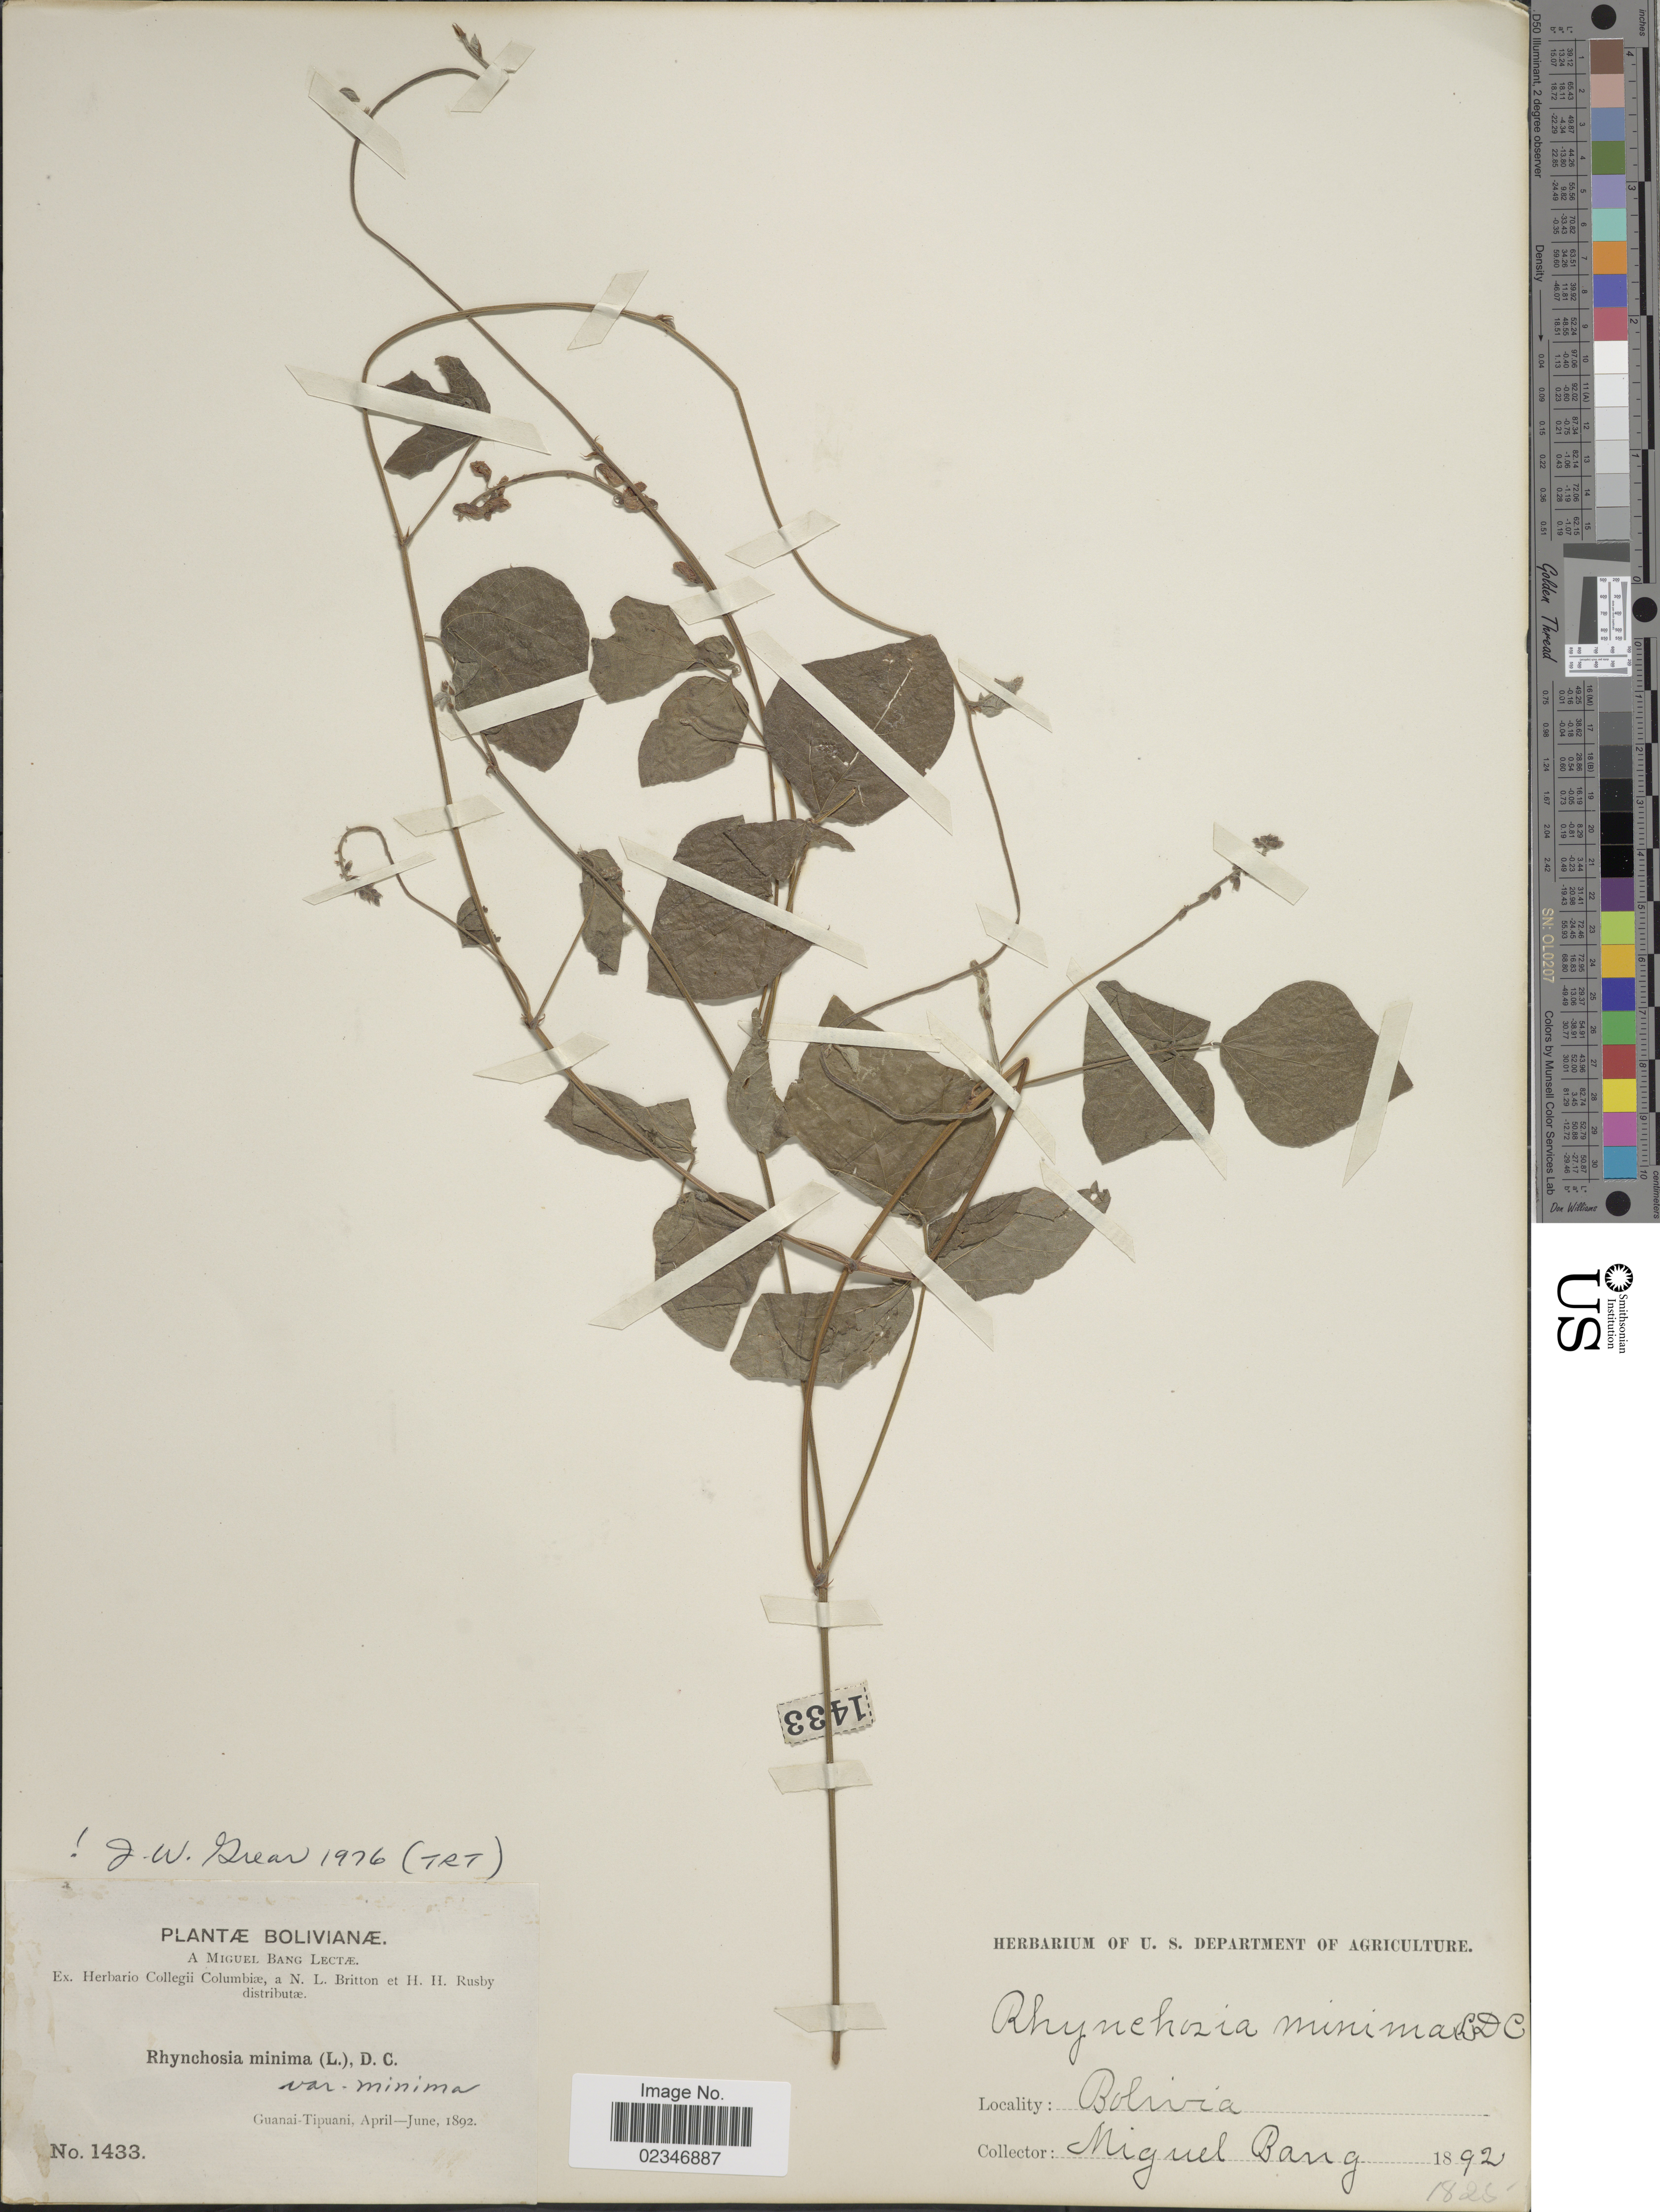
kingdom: Plantae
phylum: Tracheophyta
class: Magnoliopsida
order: Fabales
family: Fabaceae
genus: Rhynchosia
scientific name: Rhynchosia minima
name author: (L.) DC.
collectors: M. Bang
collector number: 1433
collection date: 1892-04/1892-06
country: Bolivia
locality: Guanai-Tipuani